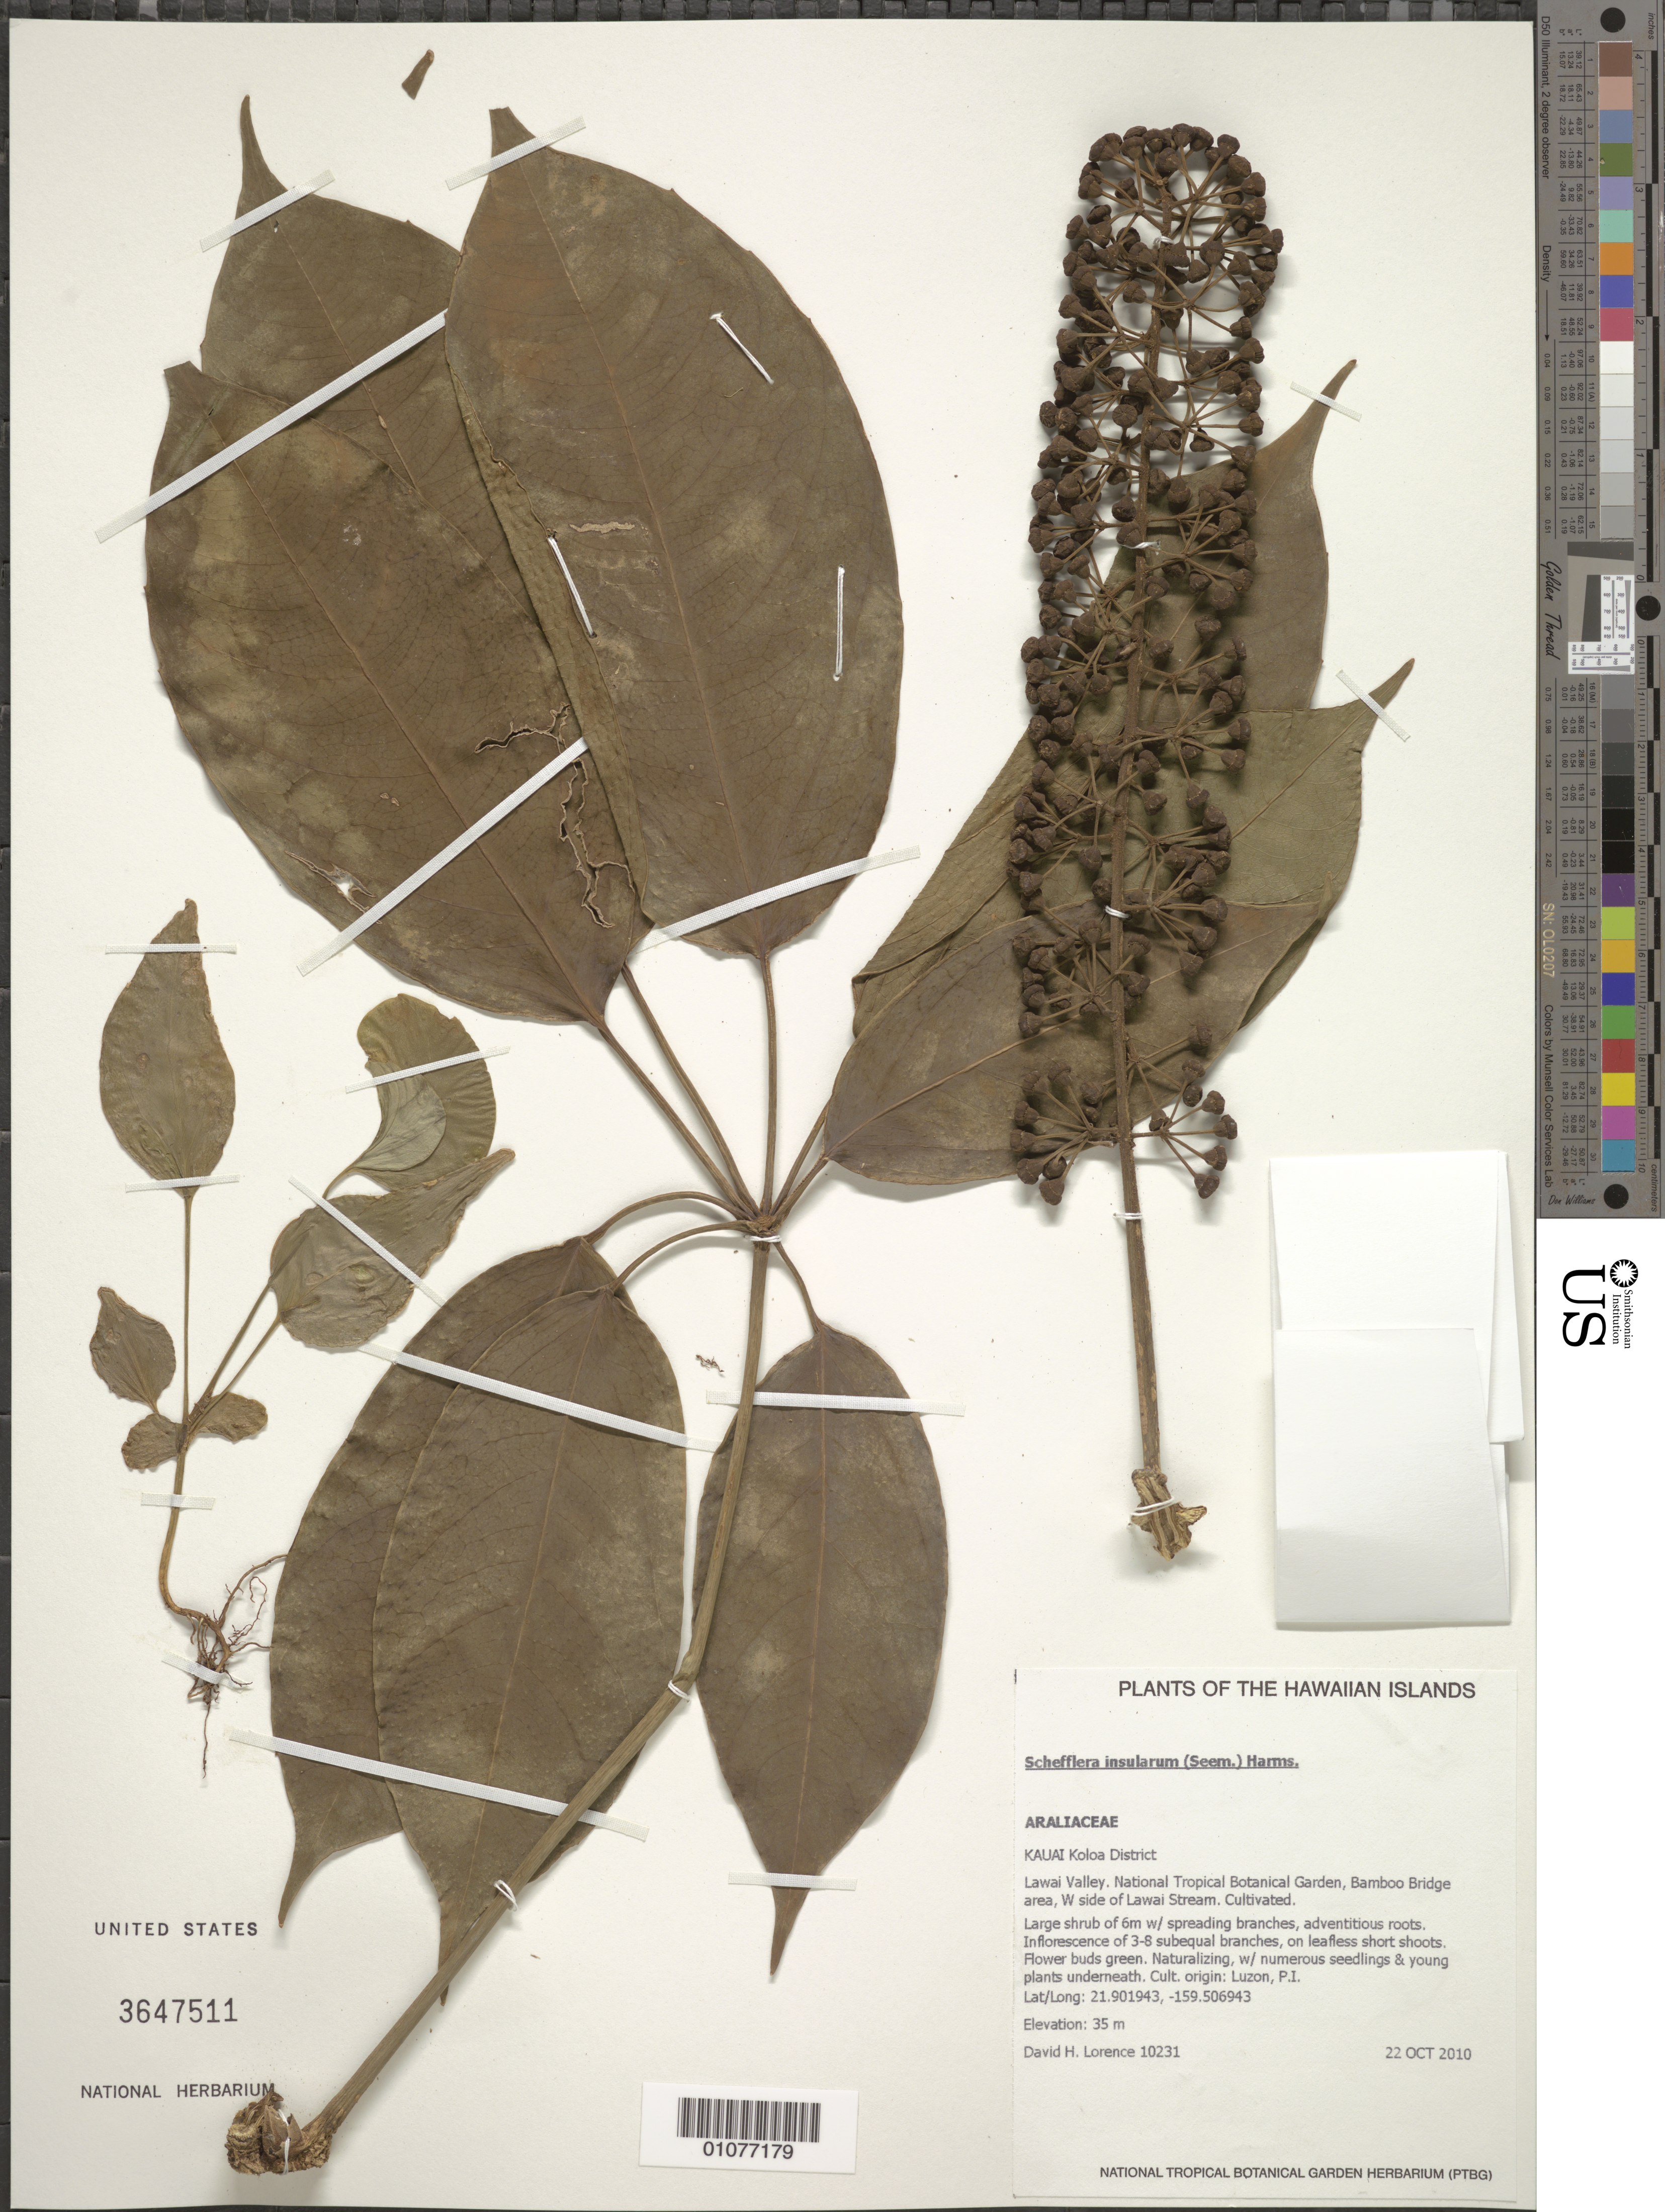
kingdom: Plantae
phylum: Tracheophyta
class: Magnoliopsida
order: Apiales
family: Araliaceae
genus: Heptapleurum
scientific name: Heptapleurum insularum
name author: Seem.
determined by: Wagner, W. L., (BOT), Smithsonian Institution - National Museum of Natural History (UNITED STATES)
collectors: D. Lorence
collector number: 10231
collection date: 2011-10-22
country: United States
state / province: Hawaii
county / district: Kauai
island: Kaua'i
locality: Koloa District, Lawai Valley, National Tropical Botanical Garden, Bamboo Bridge area, W side of Lawai Stream.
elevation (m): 35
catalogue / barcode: US 3647511